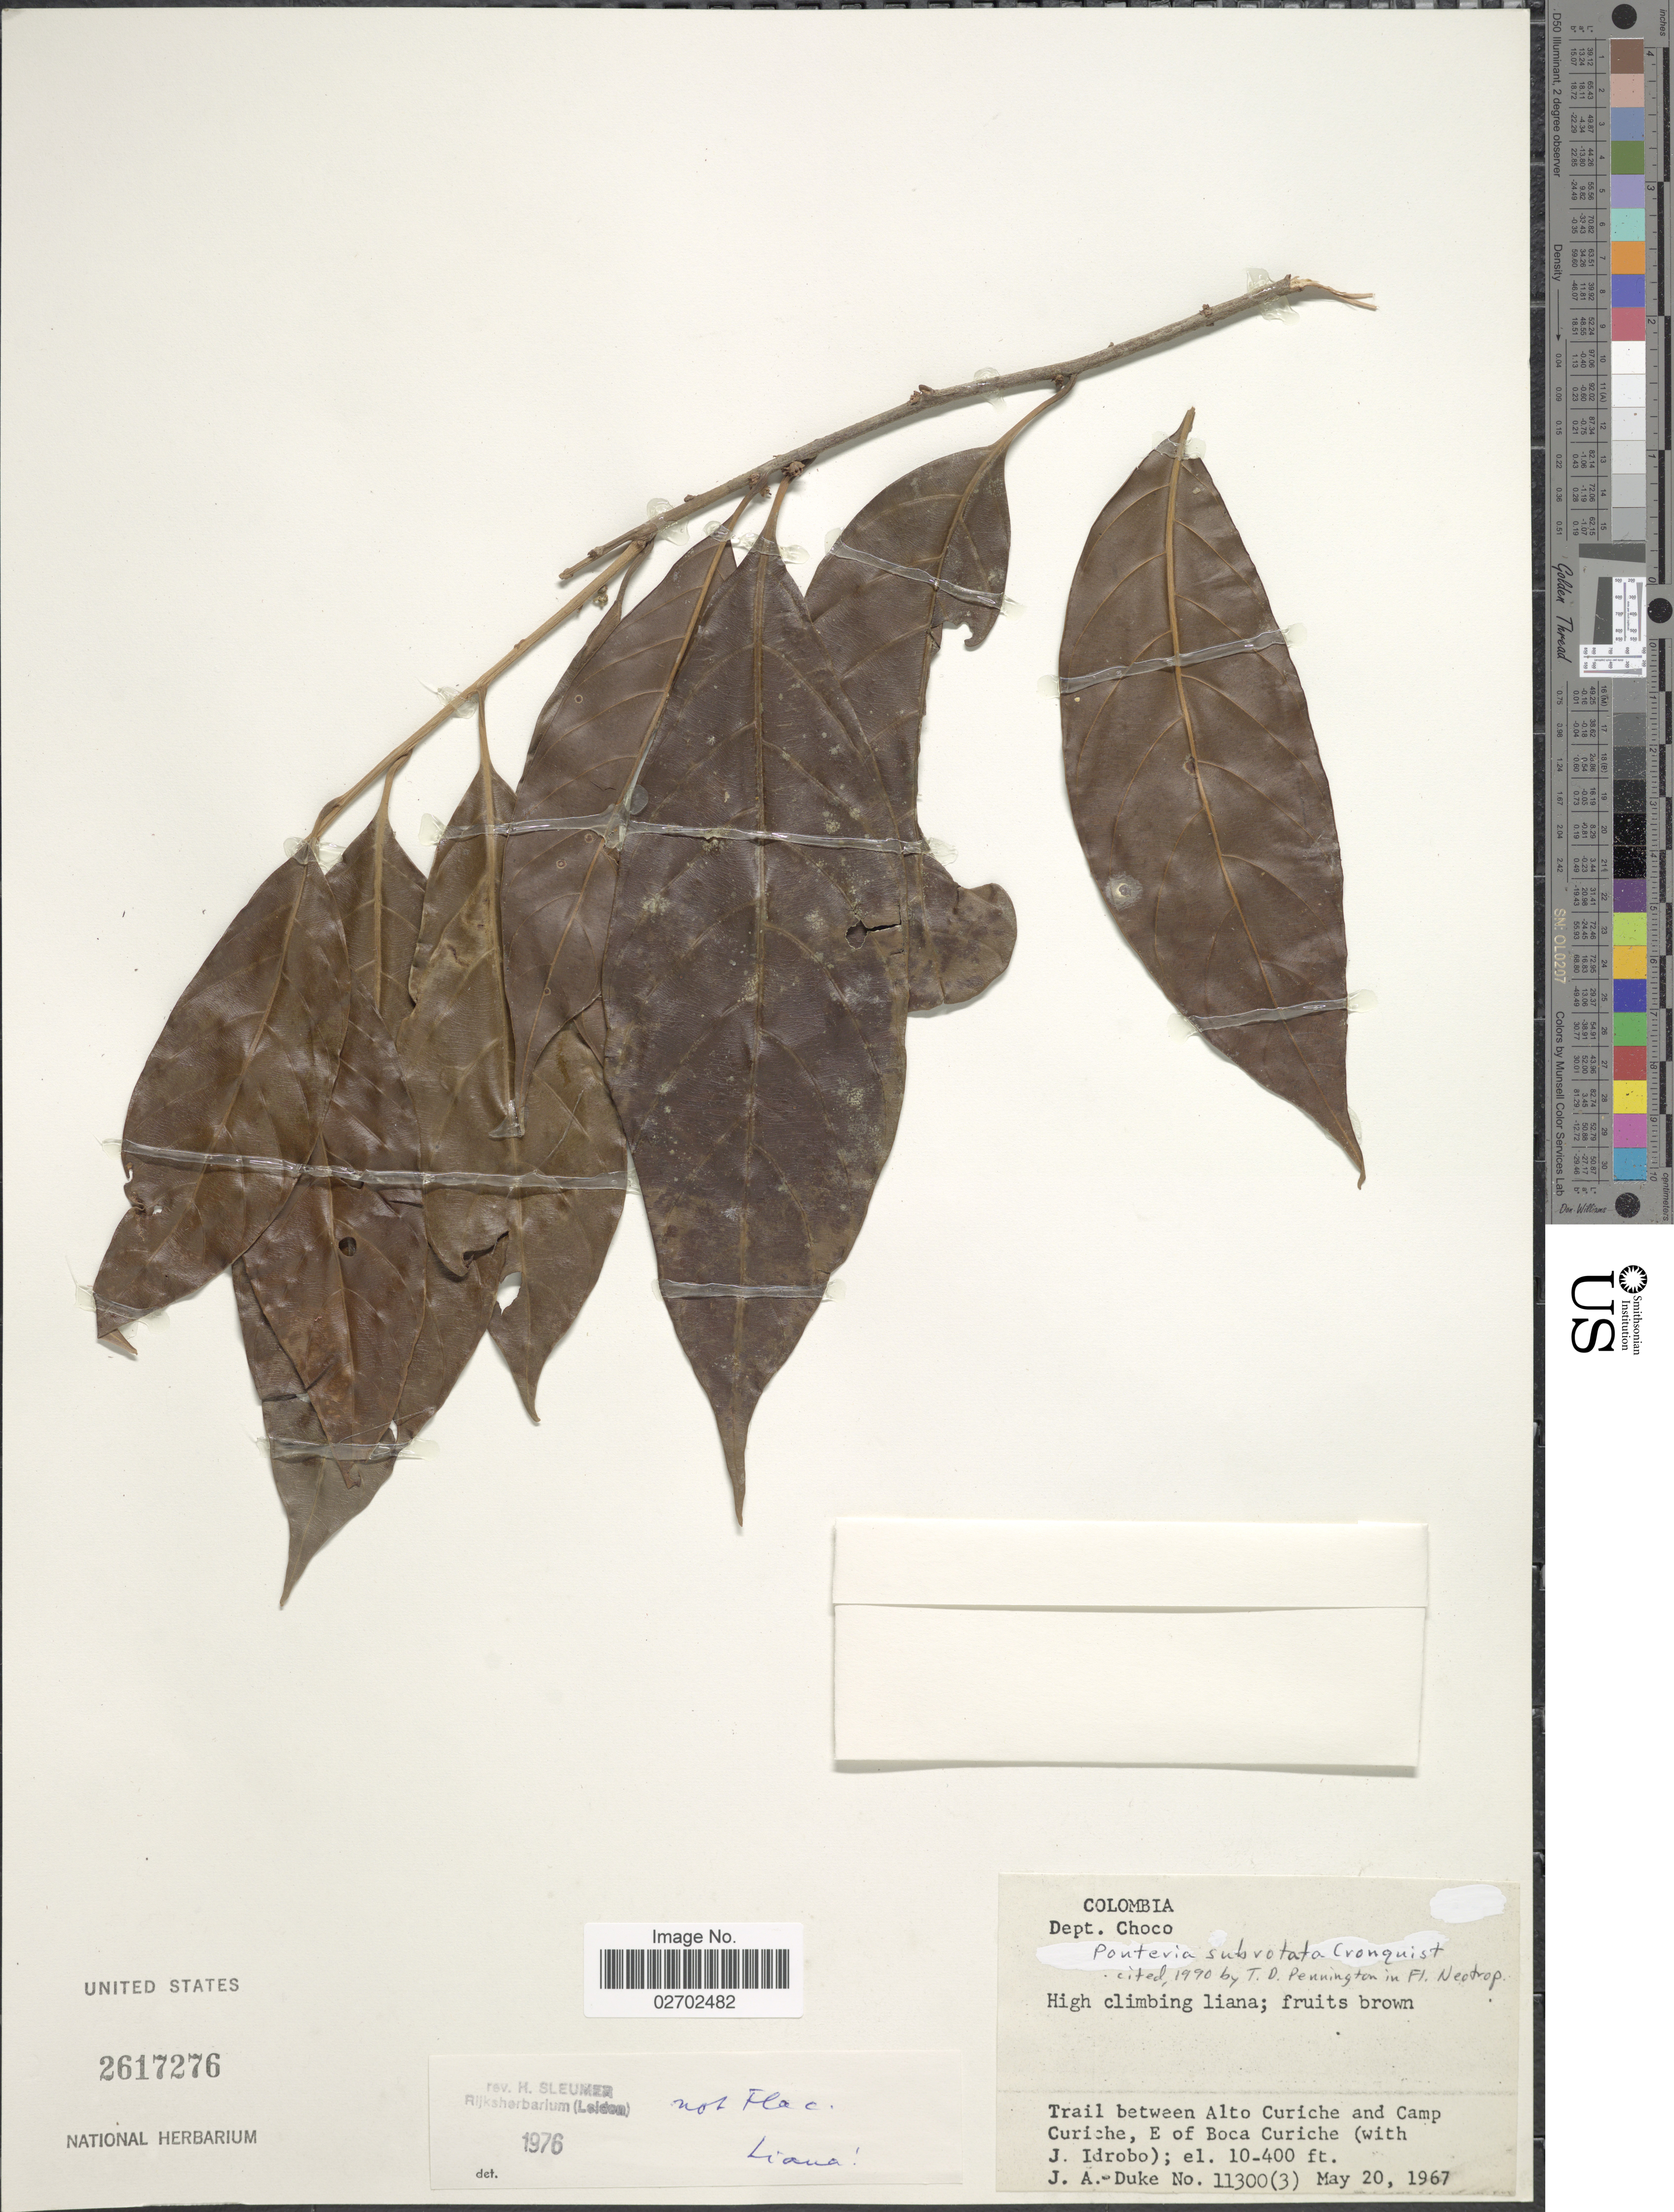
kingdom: Plantae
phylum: Tracheophyta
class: Magnoliopsida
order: Ericales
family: Sapotaceae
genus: Pouteria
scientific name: Pouteria subrotata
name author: Cronq.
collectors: J. A. Duke & J. M. Idrobo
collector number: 11300(3)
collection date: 1967-05-20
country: Colombia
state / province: Chocó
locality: Dept. Choco. Trail between Alto Curiche and Camp Curiche, E of Boca Curiche.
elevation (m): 3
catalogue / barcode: US 2617276